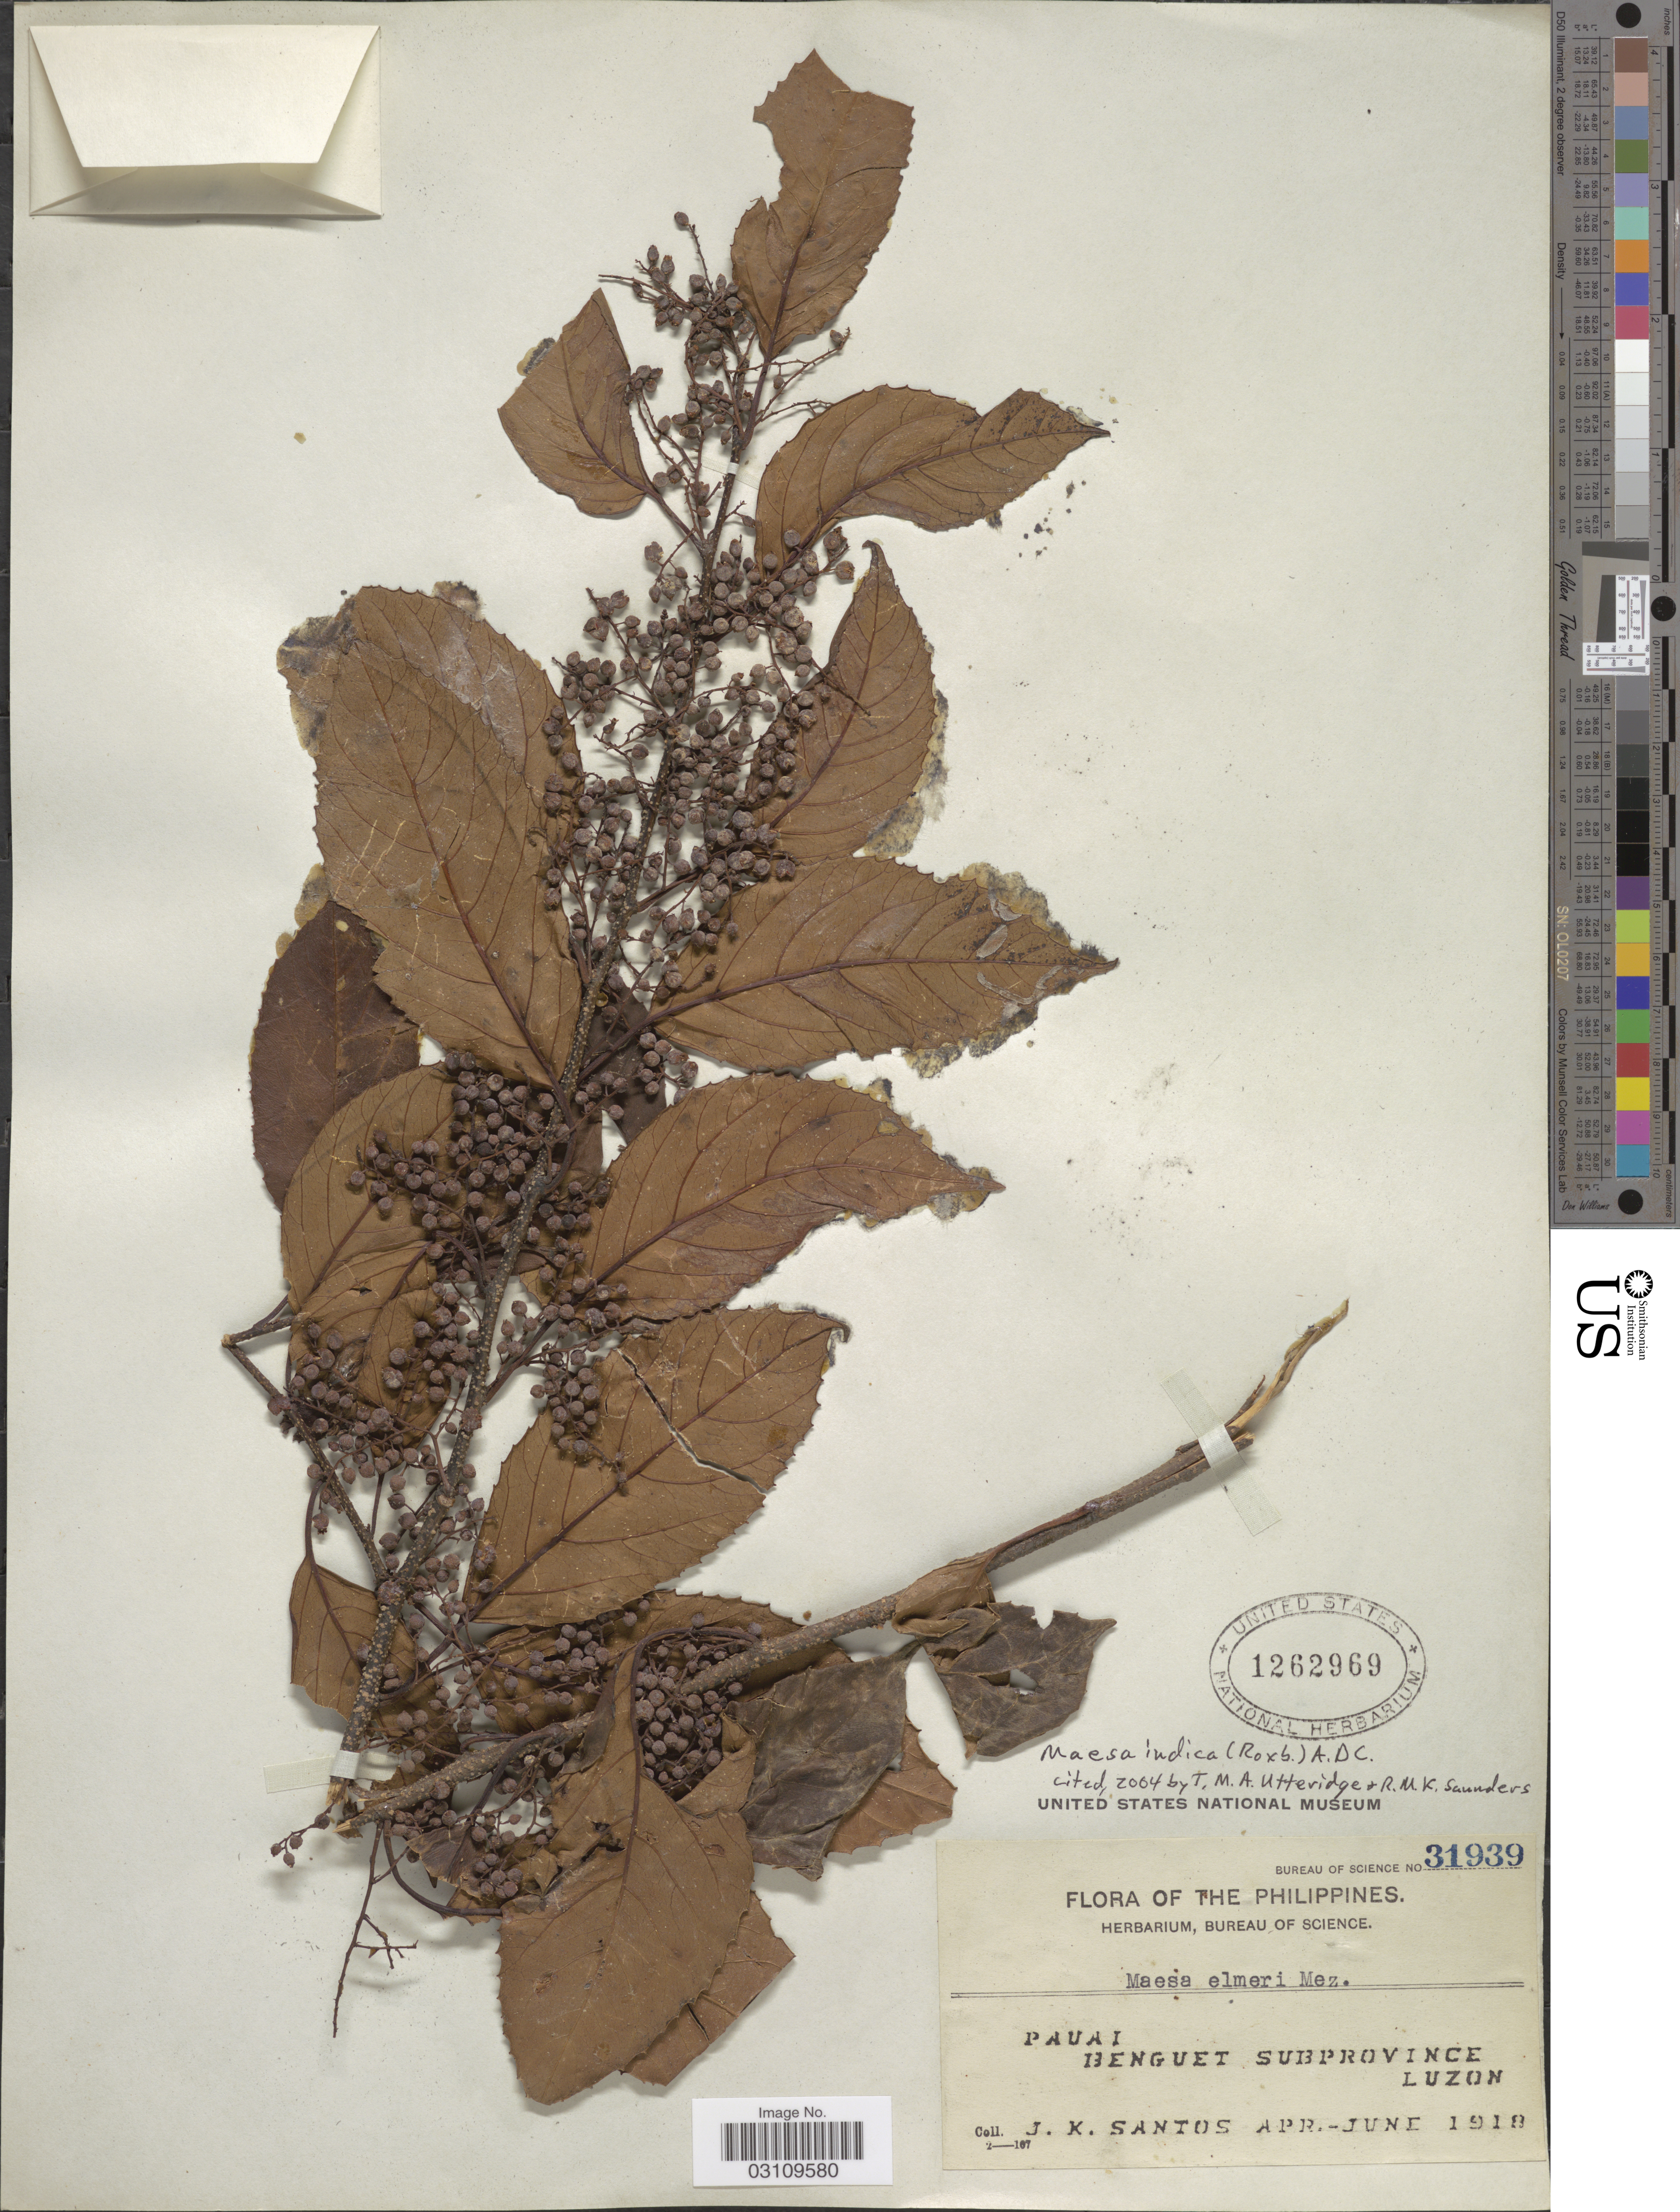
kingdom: Plantae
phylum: Tracheophyta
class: Magnoliopsida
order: Ericales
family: Primulaceae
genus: Maesa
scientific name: Maesa indica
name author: (Roxb.) A. DC.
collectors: J. K. Santos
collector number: Bureau of Science 31939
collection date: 1918-04/1918-06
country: Philippines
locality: Pauai, Benguet Subprovince, Luzon.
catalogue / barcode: US 1262969